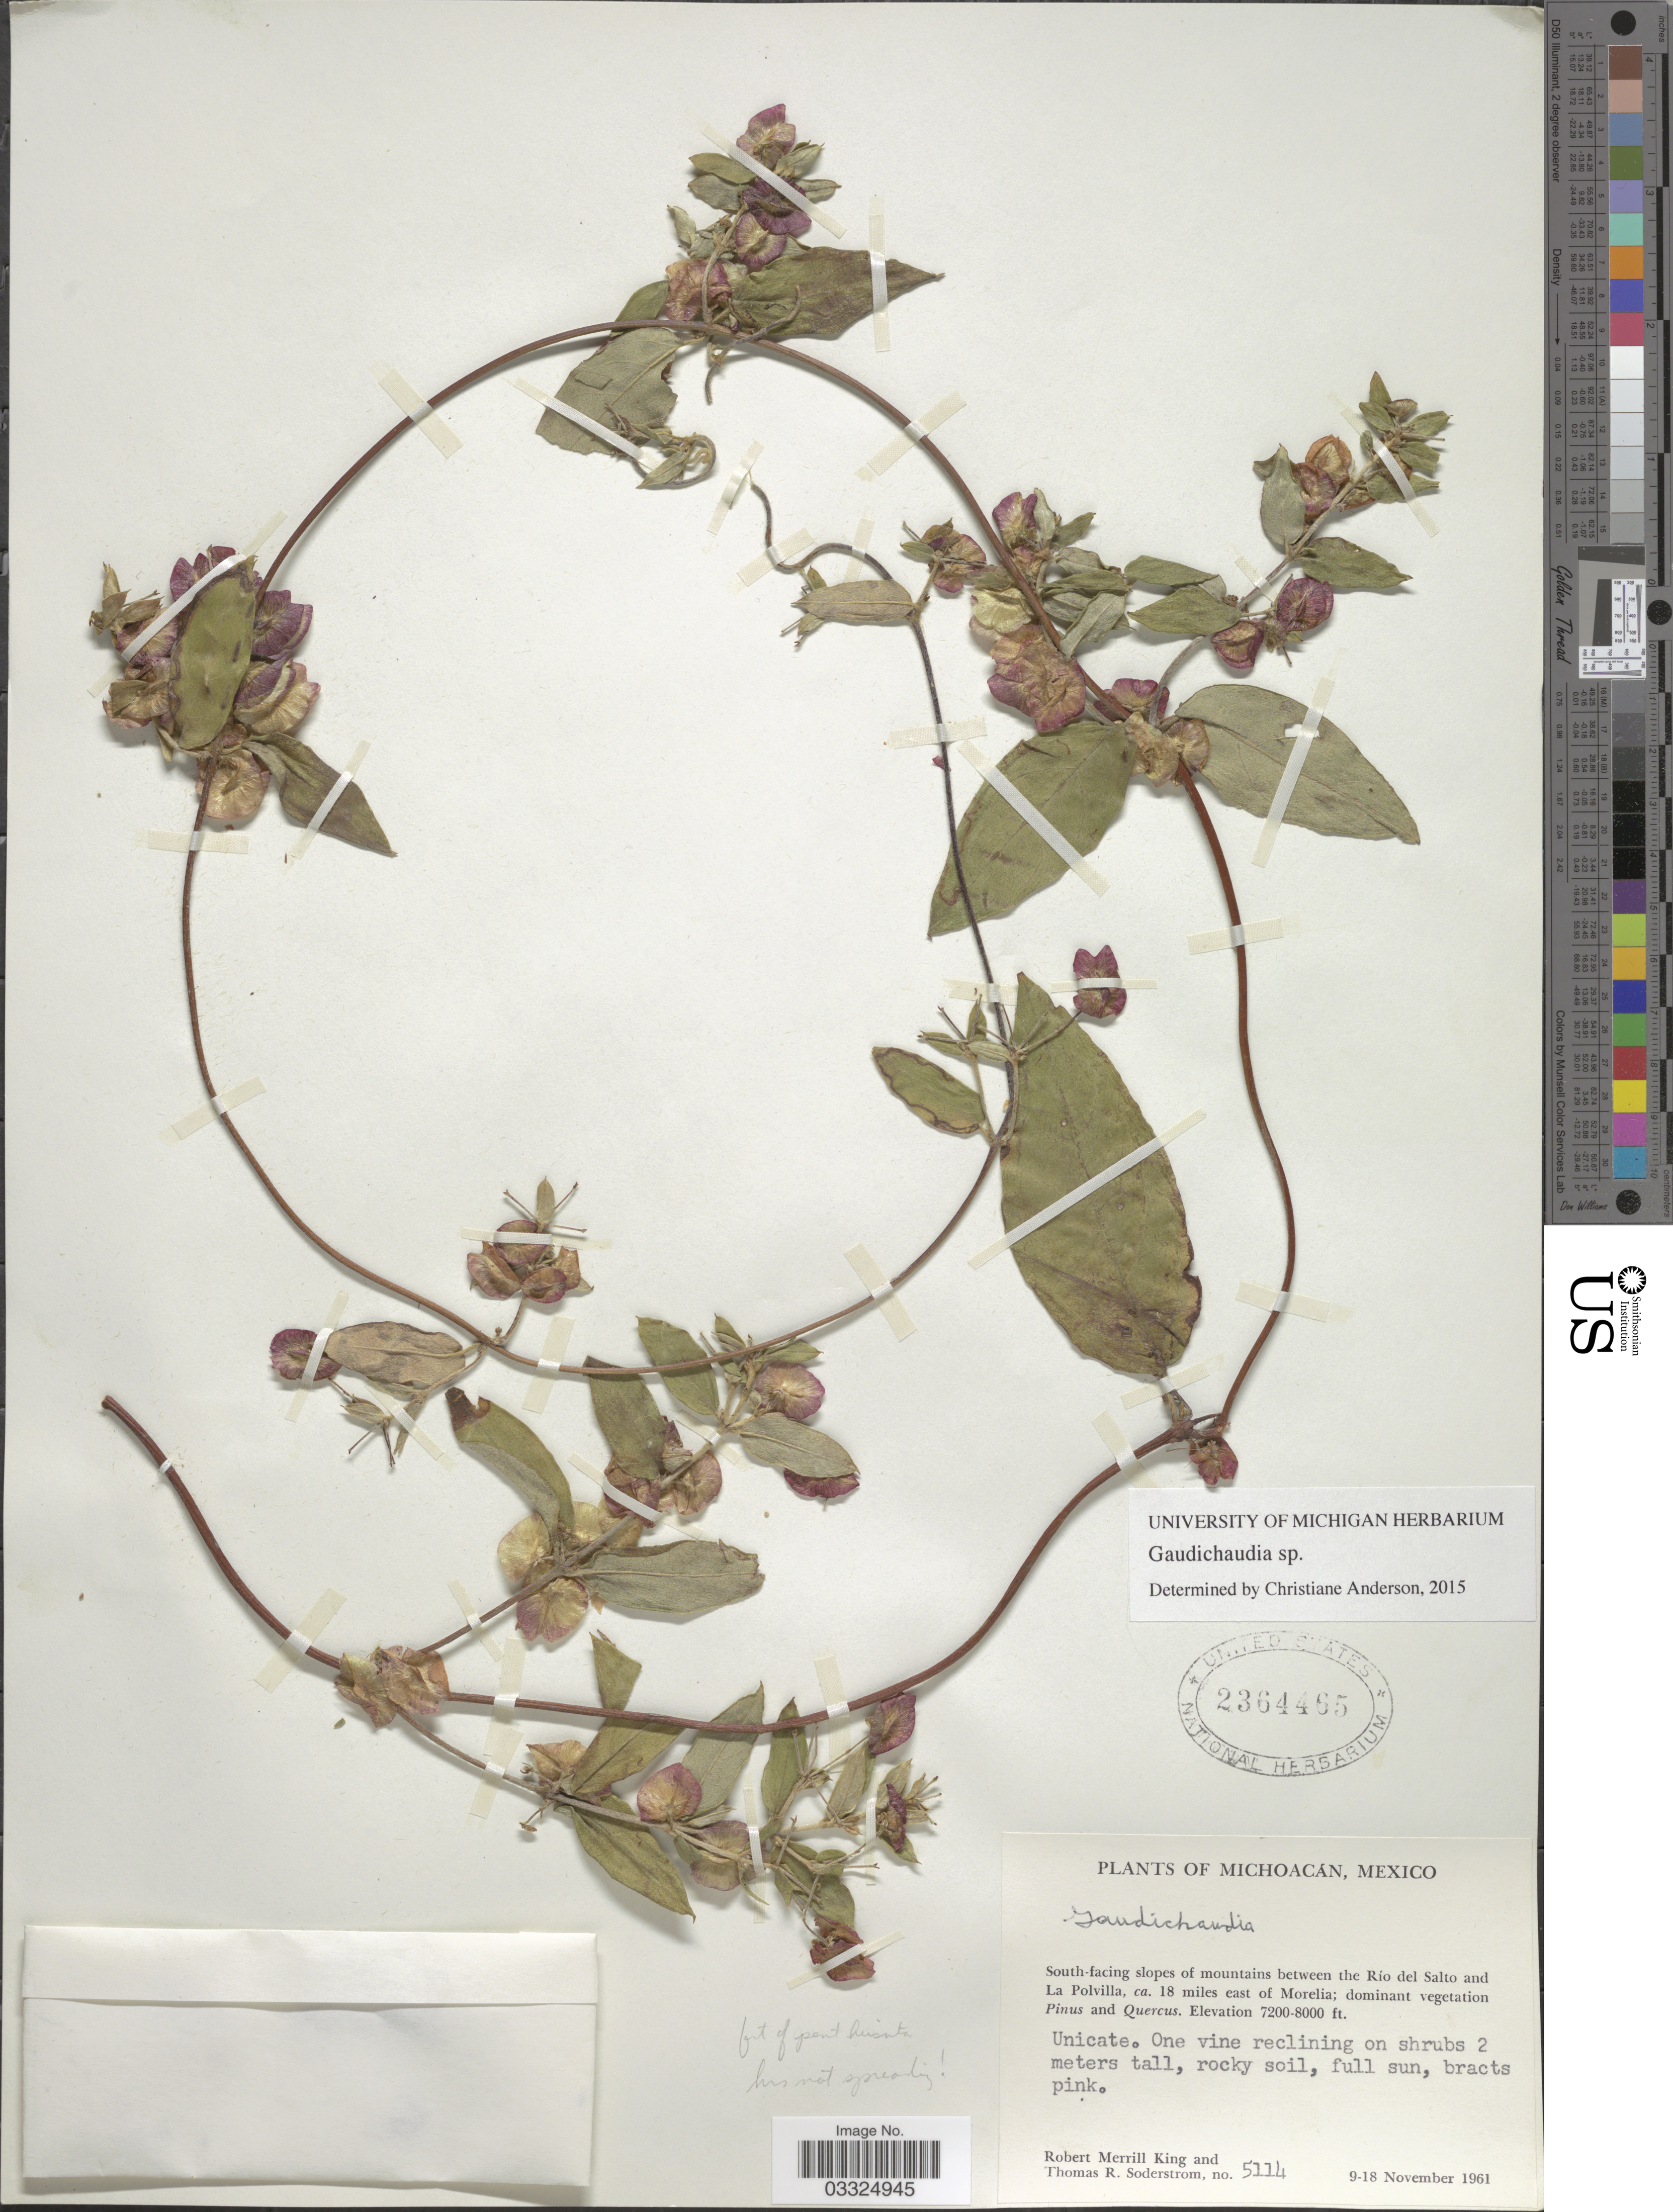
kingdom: Plantae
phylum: Tracheophyta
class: Magnoliopsida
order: Malpighiales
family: Malpighiaceae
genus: Gaudichaudia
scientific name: Gaudichaudia sp.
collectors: R. M. King & T. R. Soderstrom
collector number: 5114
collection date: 1961-11-09/1961-11-18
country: Mexico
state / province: Michoacán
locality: South-facing slopes of mountains between the Río del Salto and La Polvilla, ca. 18 miles east of Morelia.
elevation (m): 2195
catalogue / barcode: US 2364465